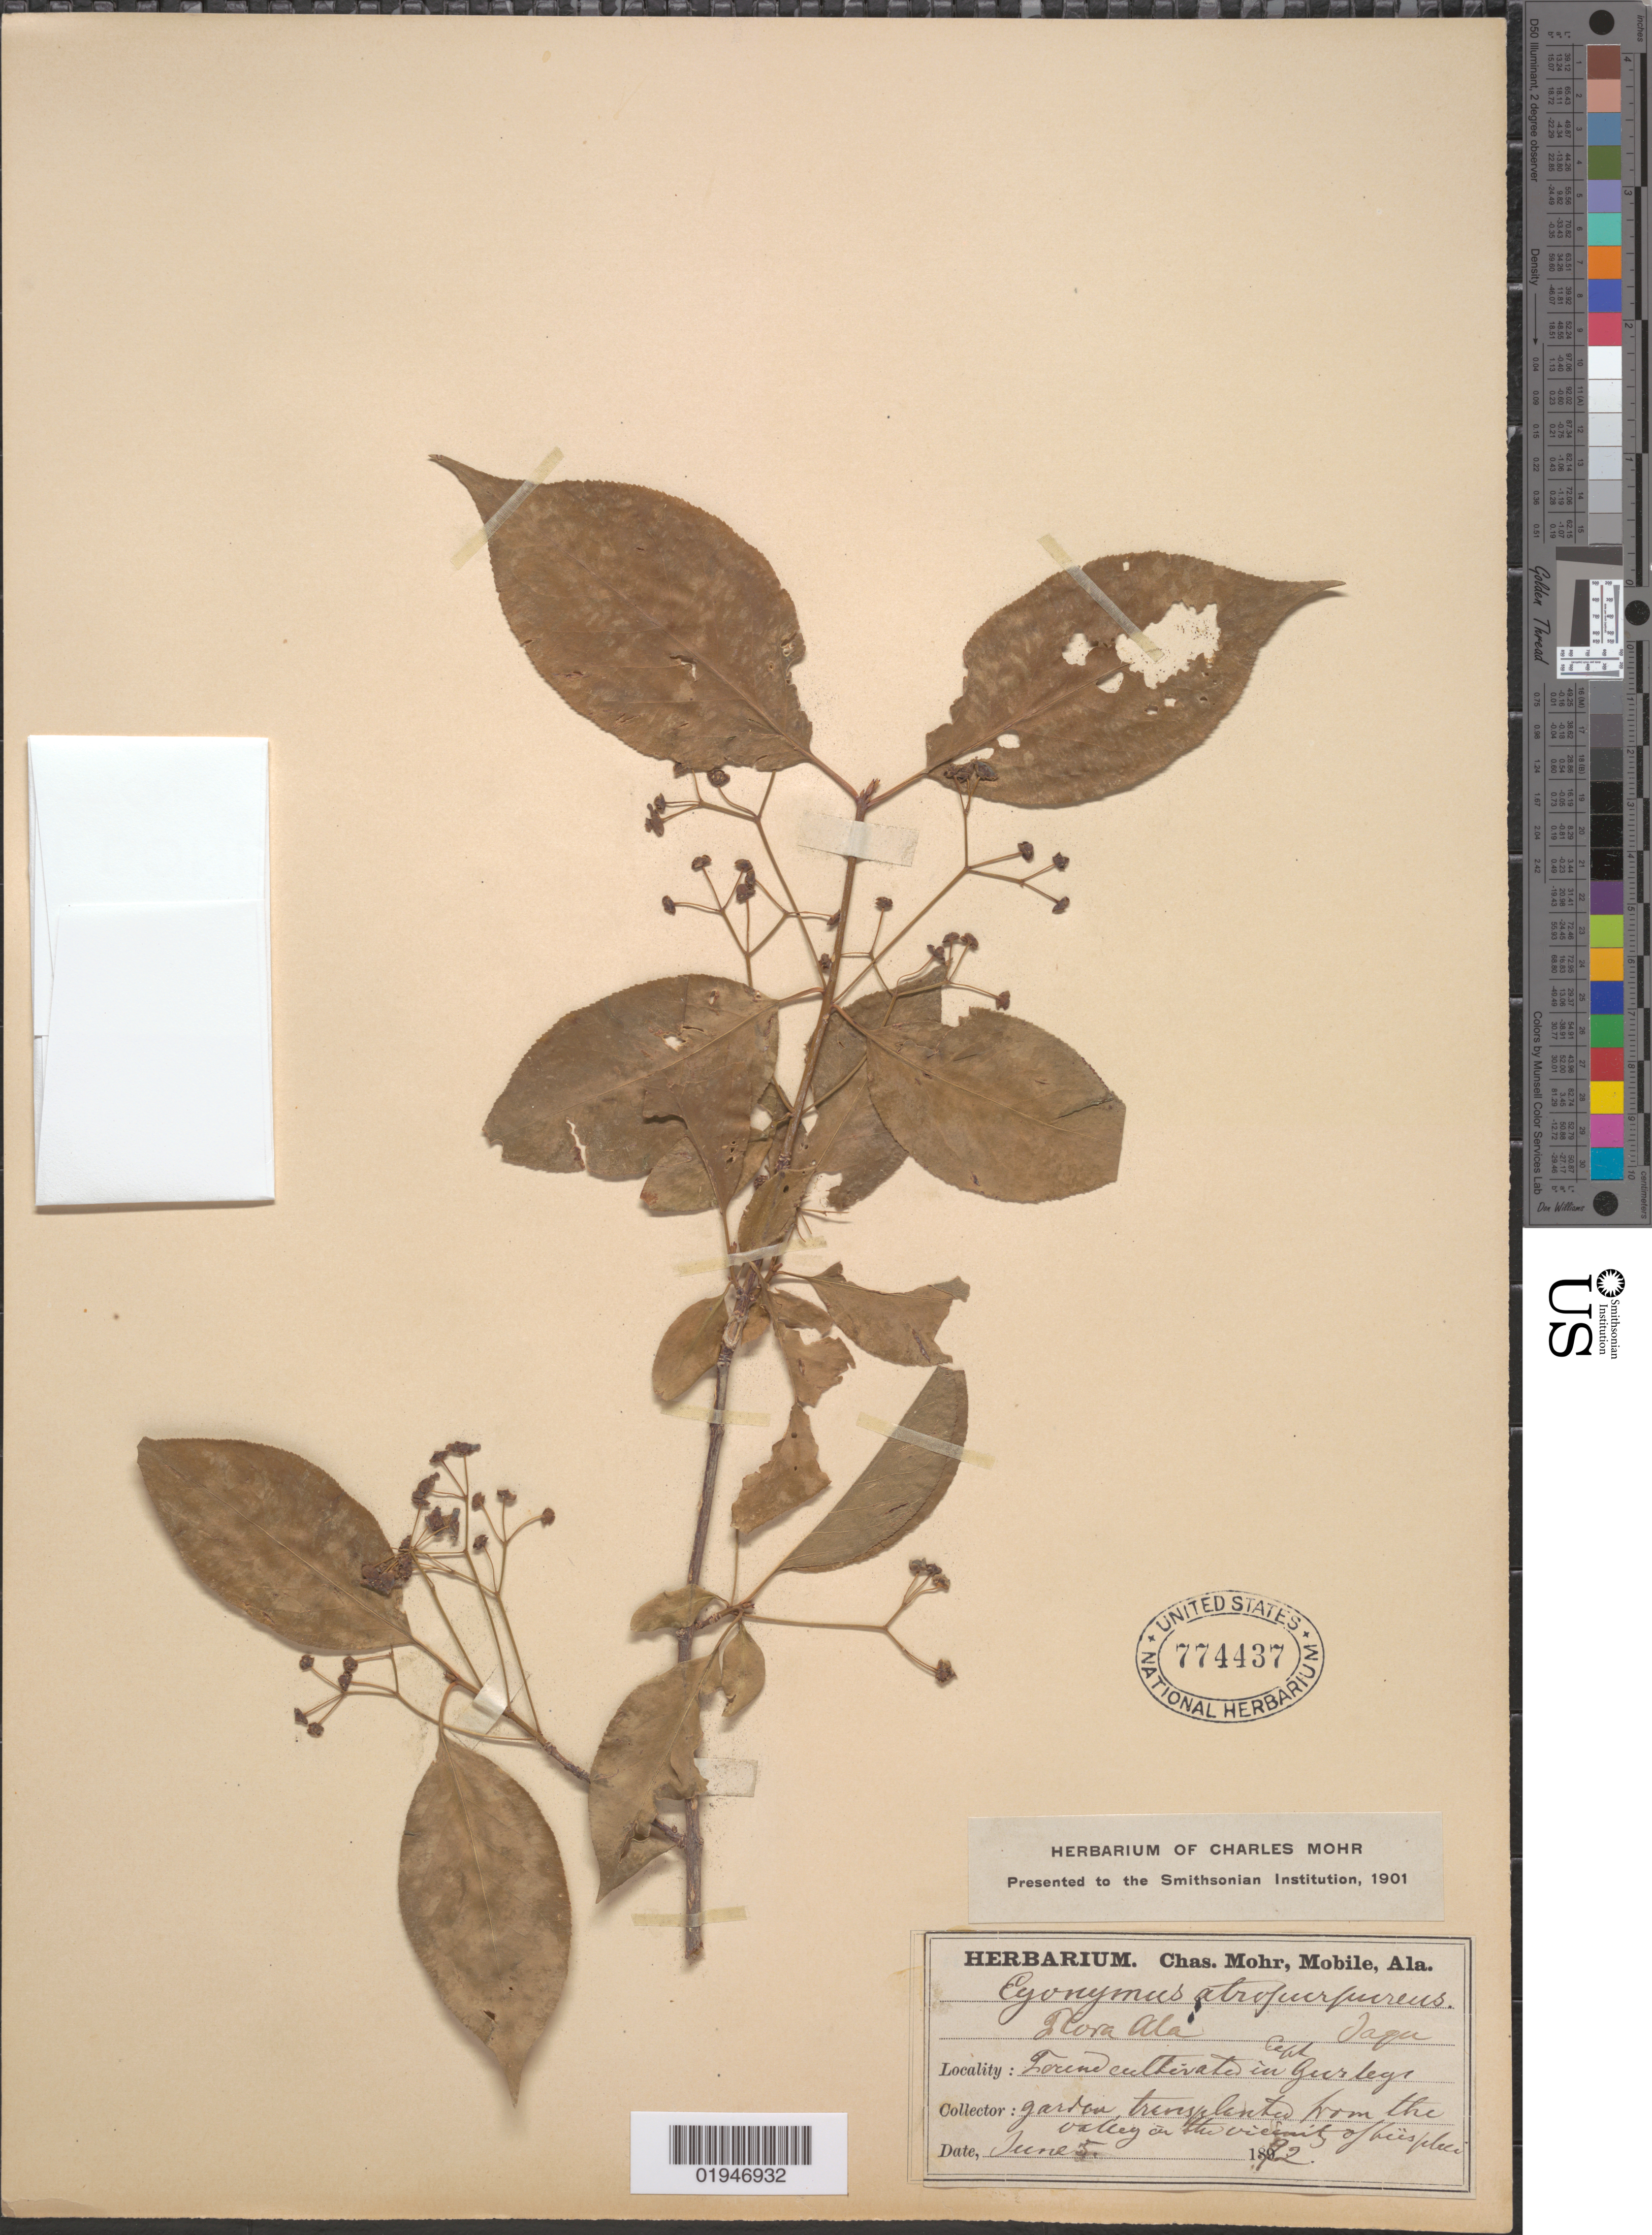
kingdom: Plantae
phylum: Tracheophyta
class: Magnoliopsida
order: Celastrales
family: Celastraceae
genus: Euonymus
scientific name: Euonymus atropurpureus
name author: Jacq.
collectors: C. T. Mohr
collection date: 1872-06-05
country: United States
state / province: Alabama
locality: Capt. Gurley's garden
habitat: Found cultivated in garden, transplanted form valley in the vicinity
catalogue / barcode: US 774437